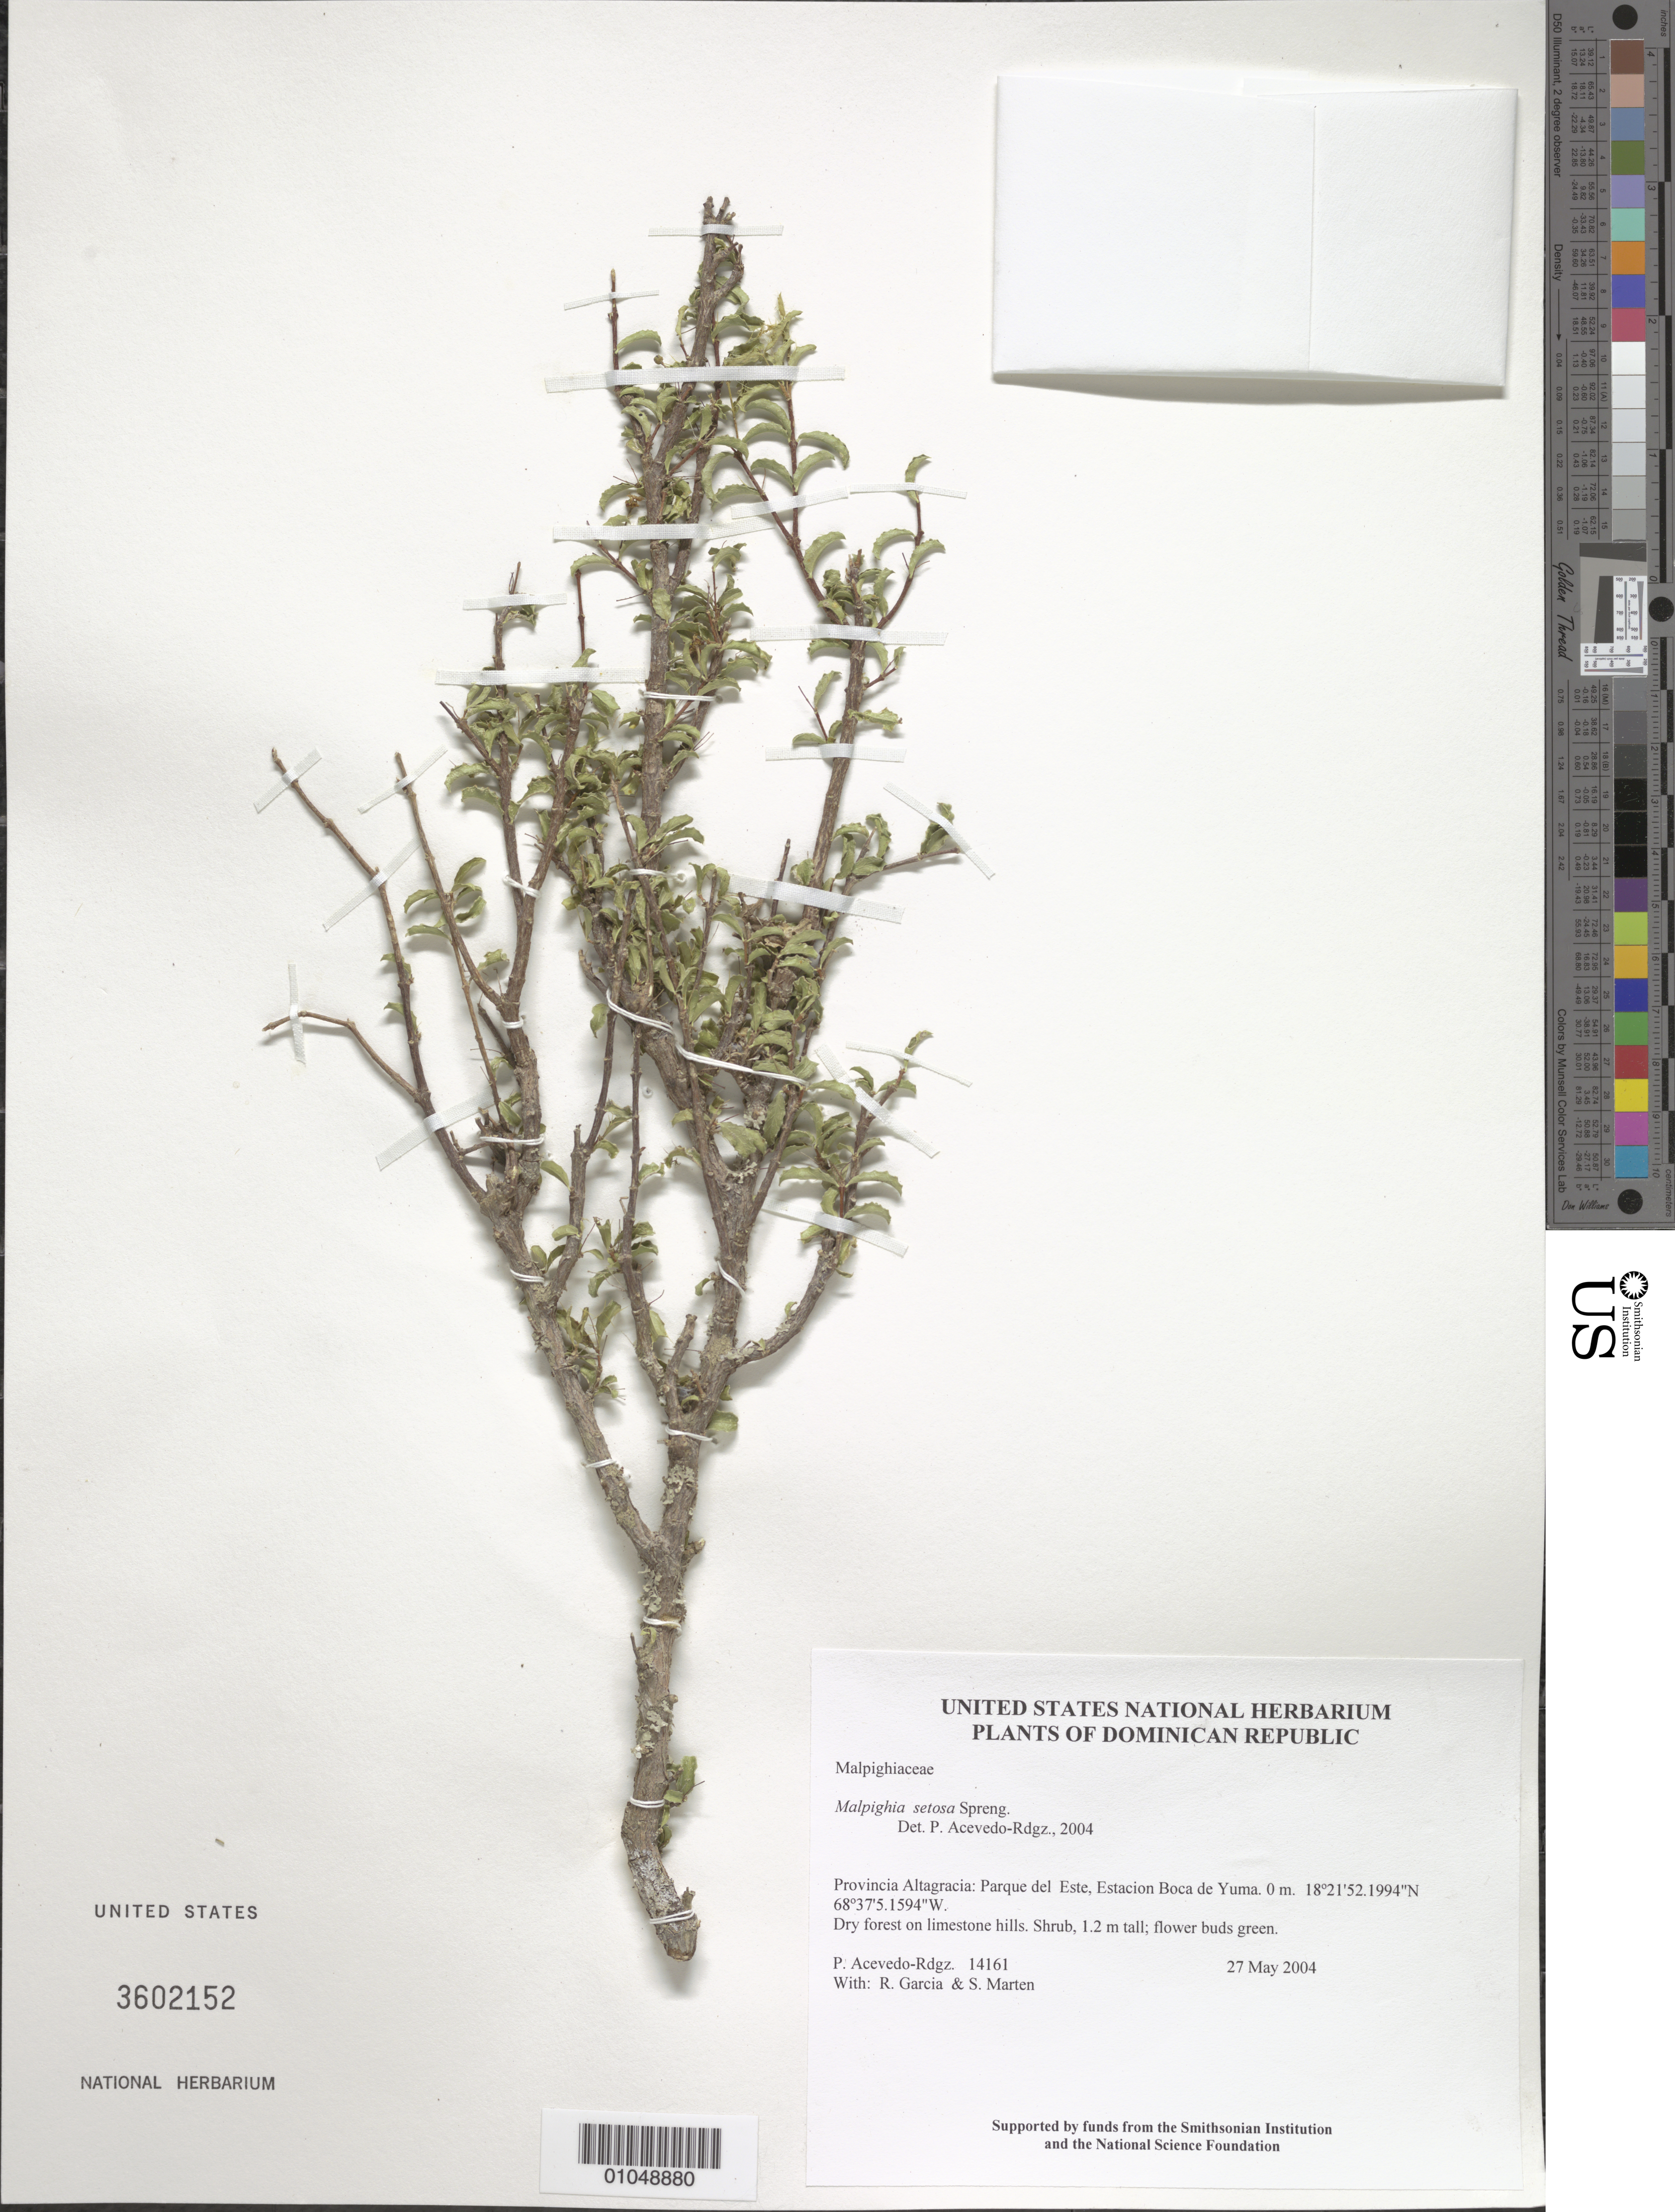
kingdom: Plantae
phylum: Tracheophyta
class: Magnoliopsida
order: Malpighiales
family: Malpighiaceae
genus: Malpighia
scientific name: Malpighia setosa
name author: Spreng.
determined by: Acevedo-Rodríguez, P., (BOT), Smithsonian Institution - National Museum of Natural History (UNITED STATES)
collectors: P. Acevedo-Rodr., R. G. García & S. Marten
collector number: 14161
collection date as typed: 27 May 2004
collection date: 2004-05-27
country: Dominican Republic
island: Hispaniola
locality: Provincia Altagracia: Parque del Este, Estacion Boca de Yuma.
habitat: Dry forest on limestone hills.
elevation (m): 0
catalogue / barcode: US 3602152